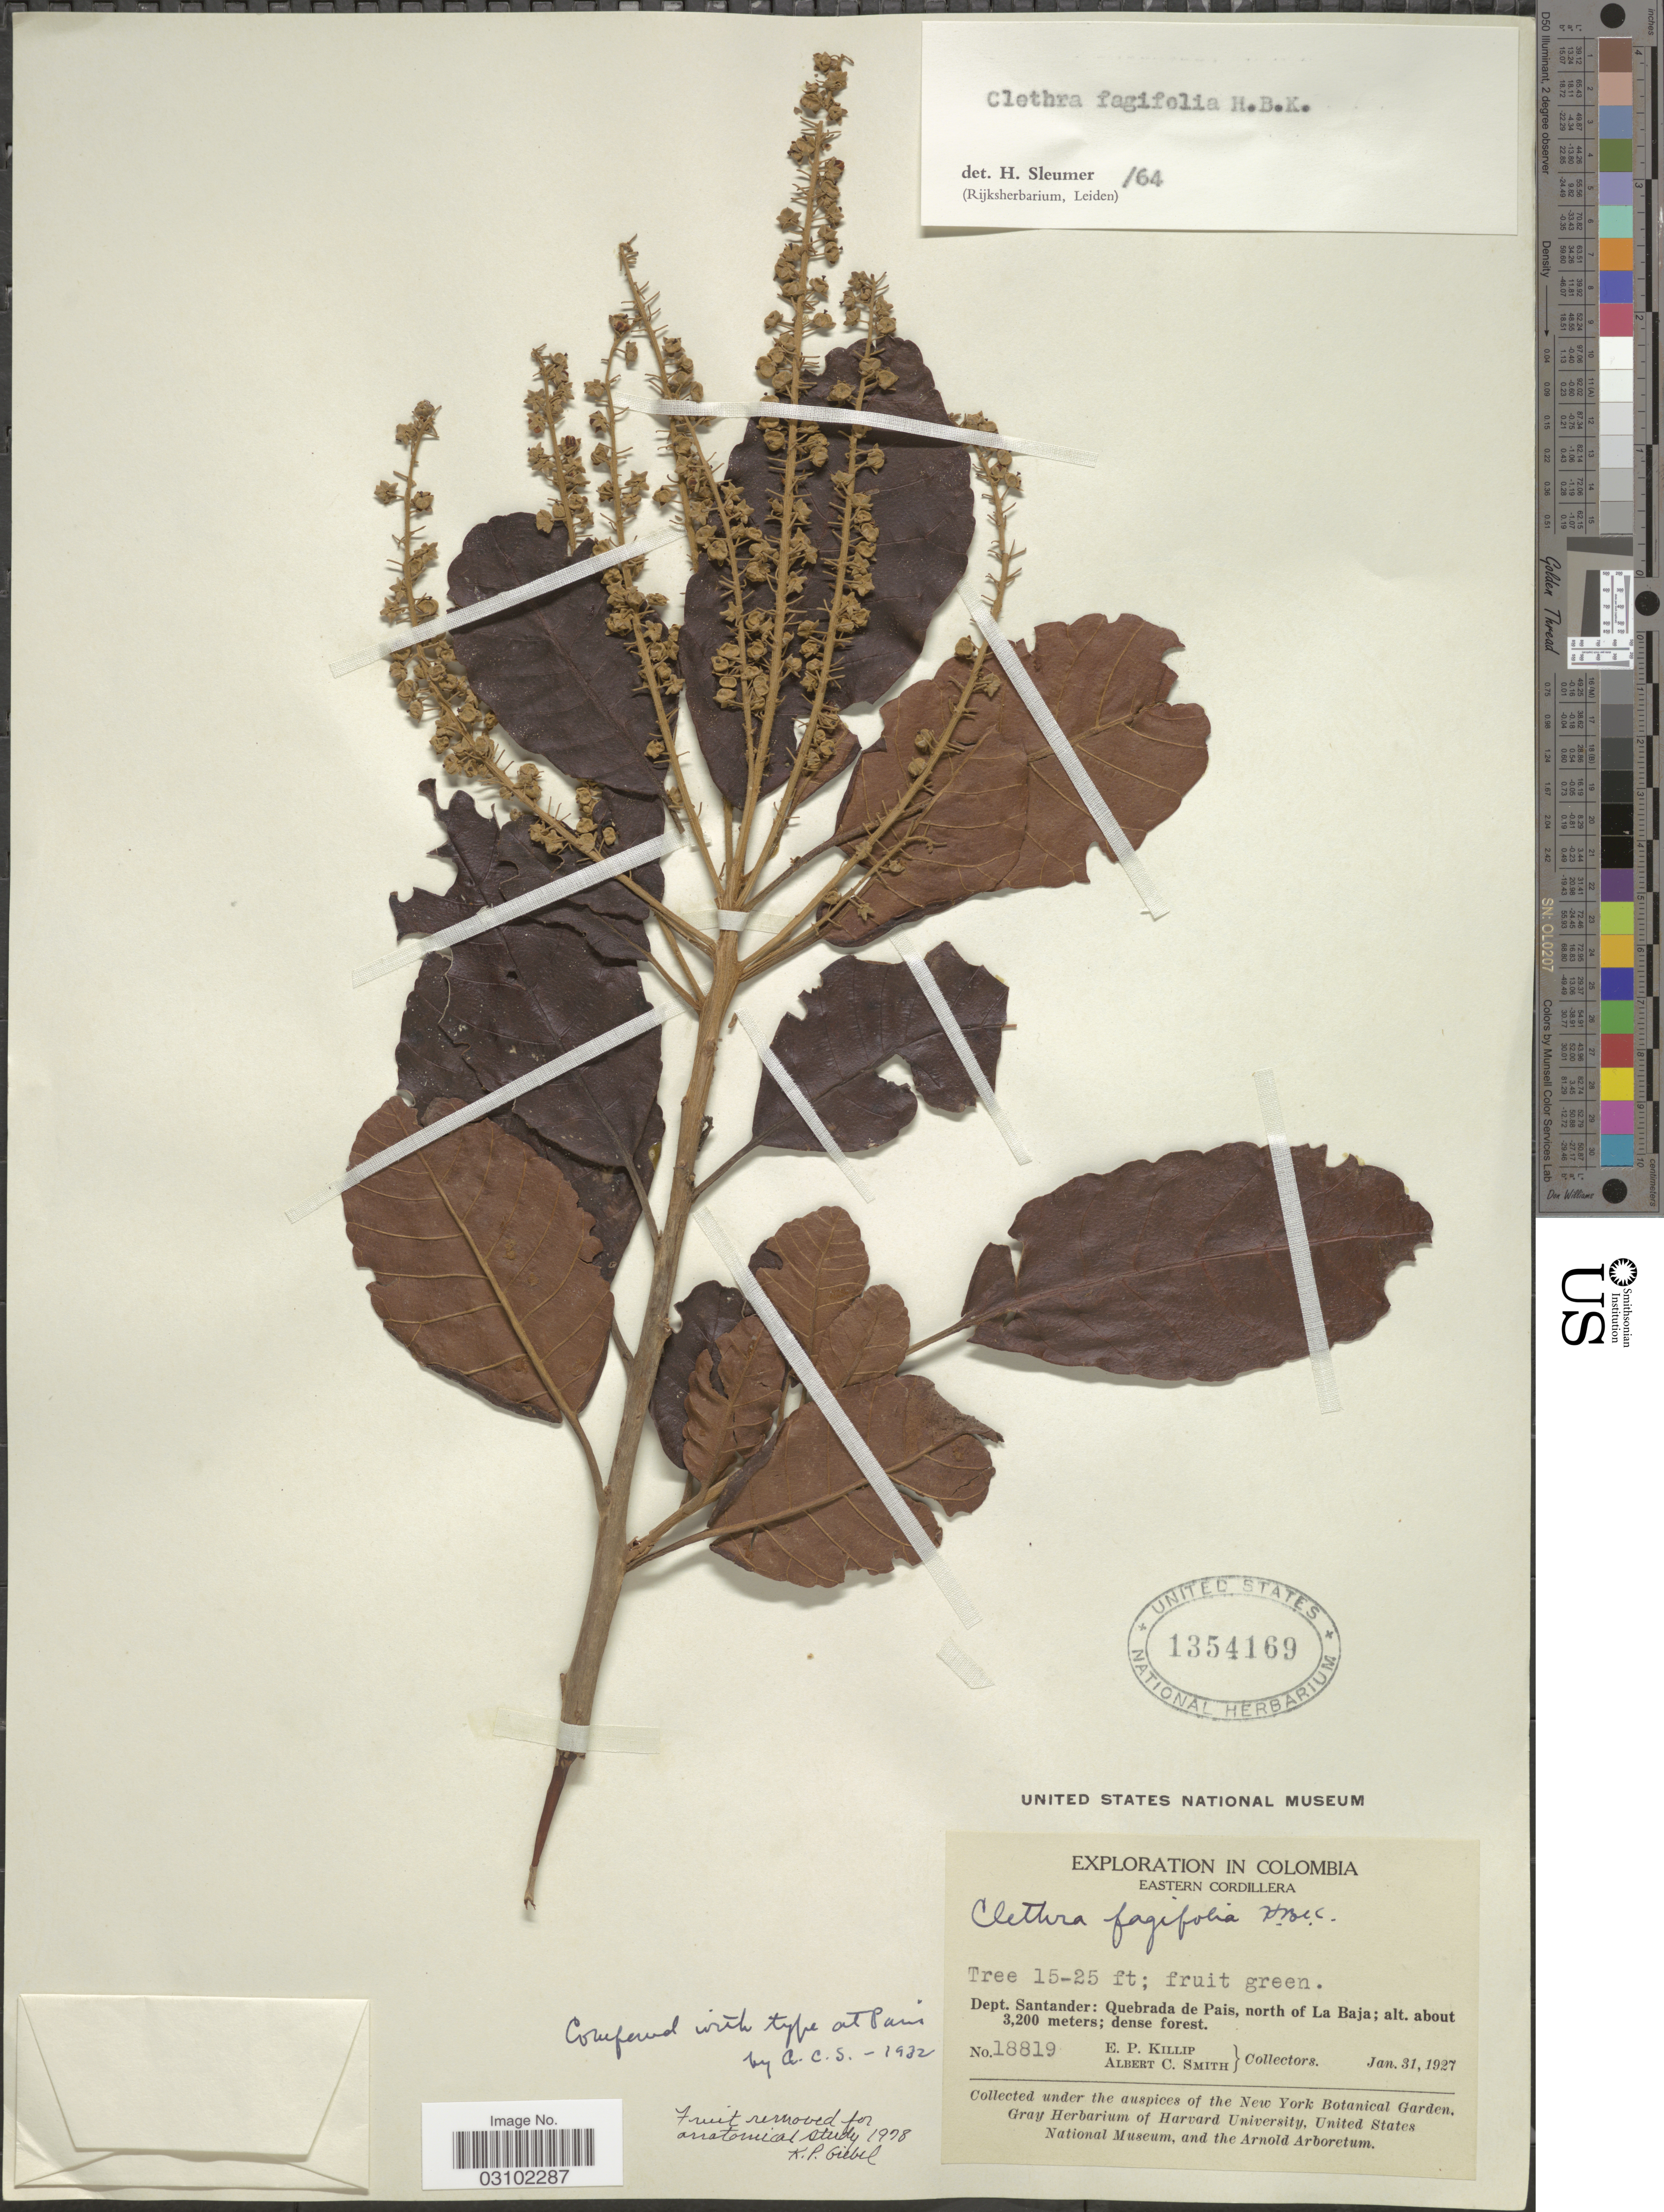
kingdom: Plantae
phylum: Tracheophyta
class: Magnoliopsida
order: Ericales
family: Clethraceae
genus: Clethra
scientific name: Clethra fagifolia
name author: Kunth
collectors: E. P. Killip & A. C. Smith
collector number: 18819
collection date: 1927-01-31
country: Colombia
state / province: Santander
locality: Eastern Cordillera, Dept. Santander: Quebrada de Pais, north of La Baja.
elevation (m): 3200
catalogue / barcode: US 1354169